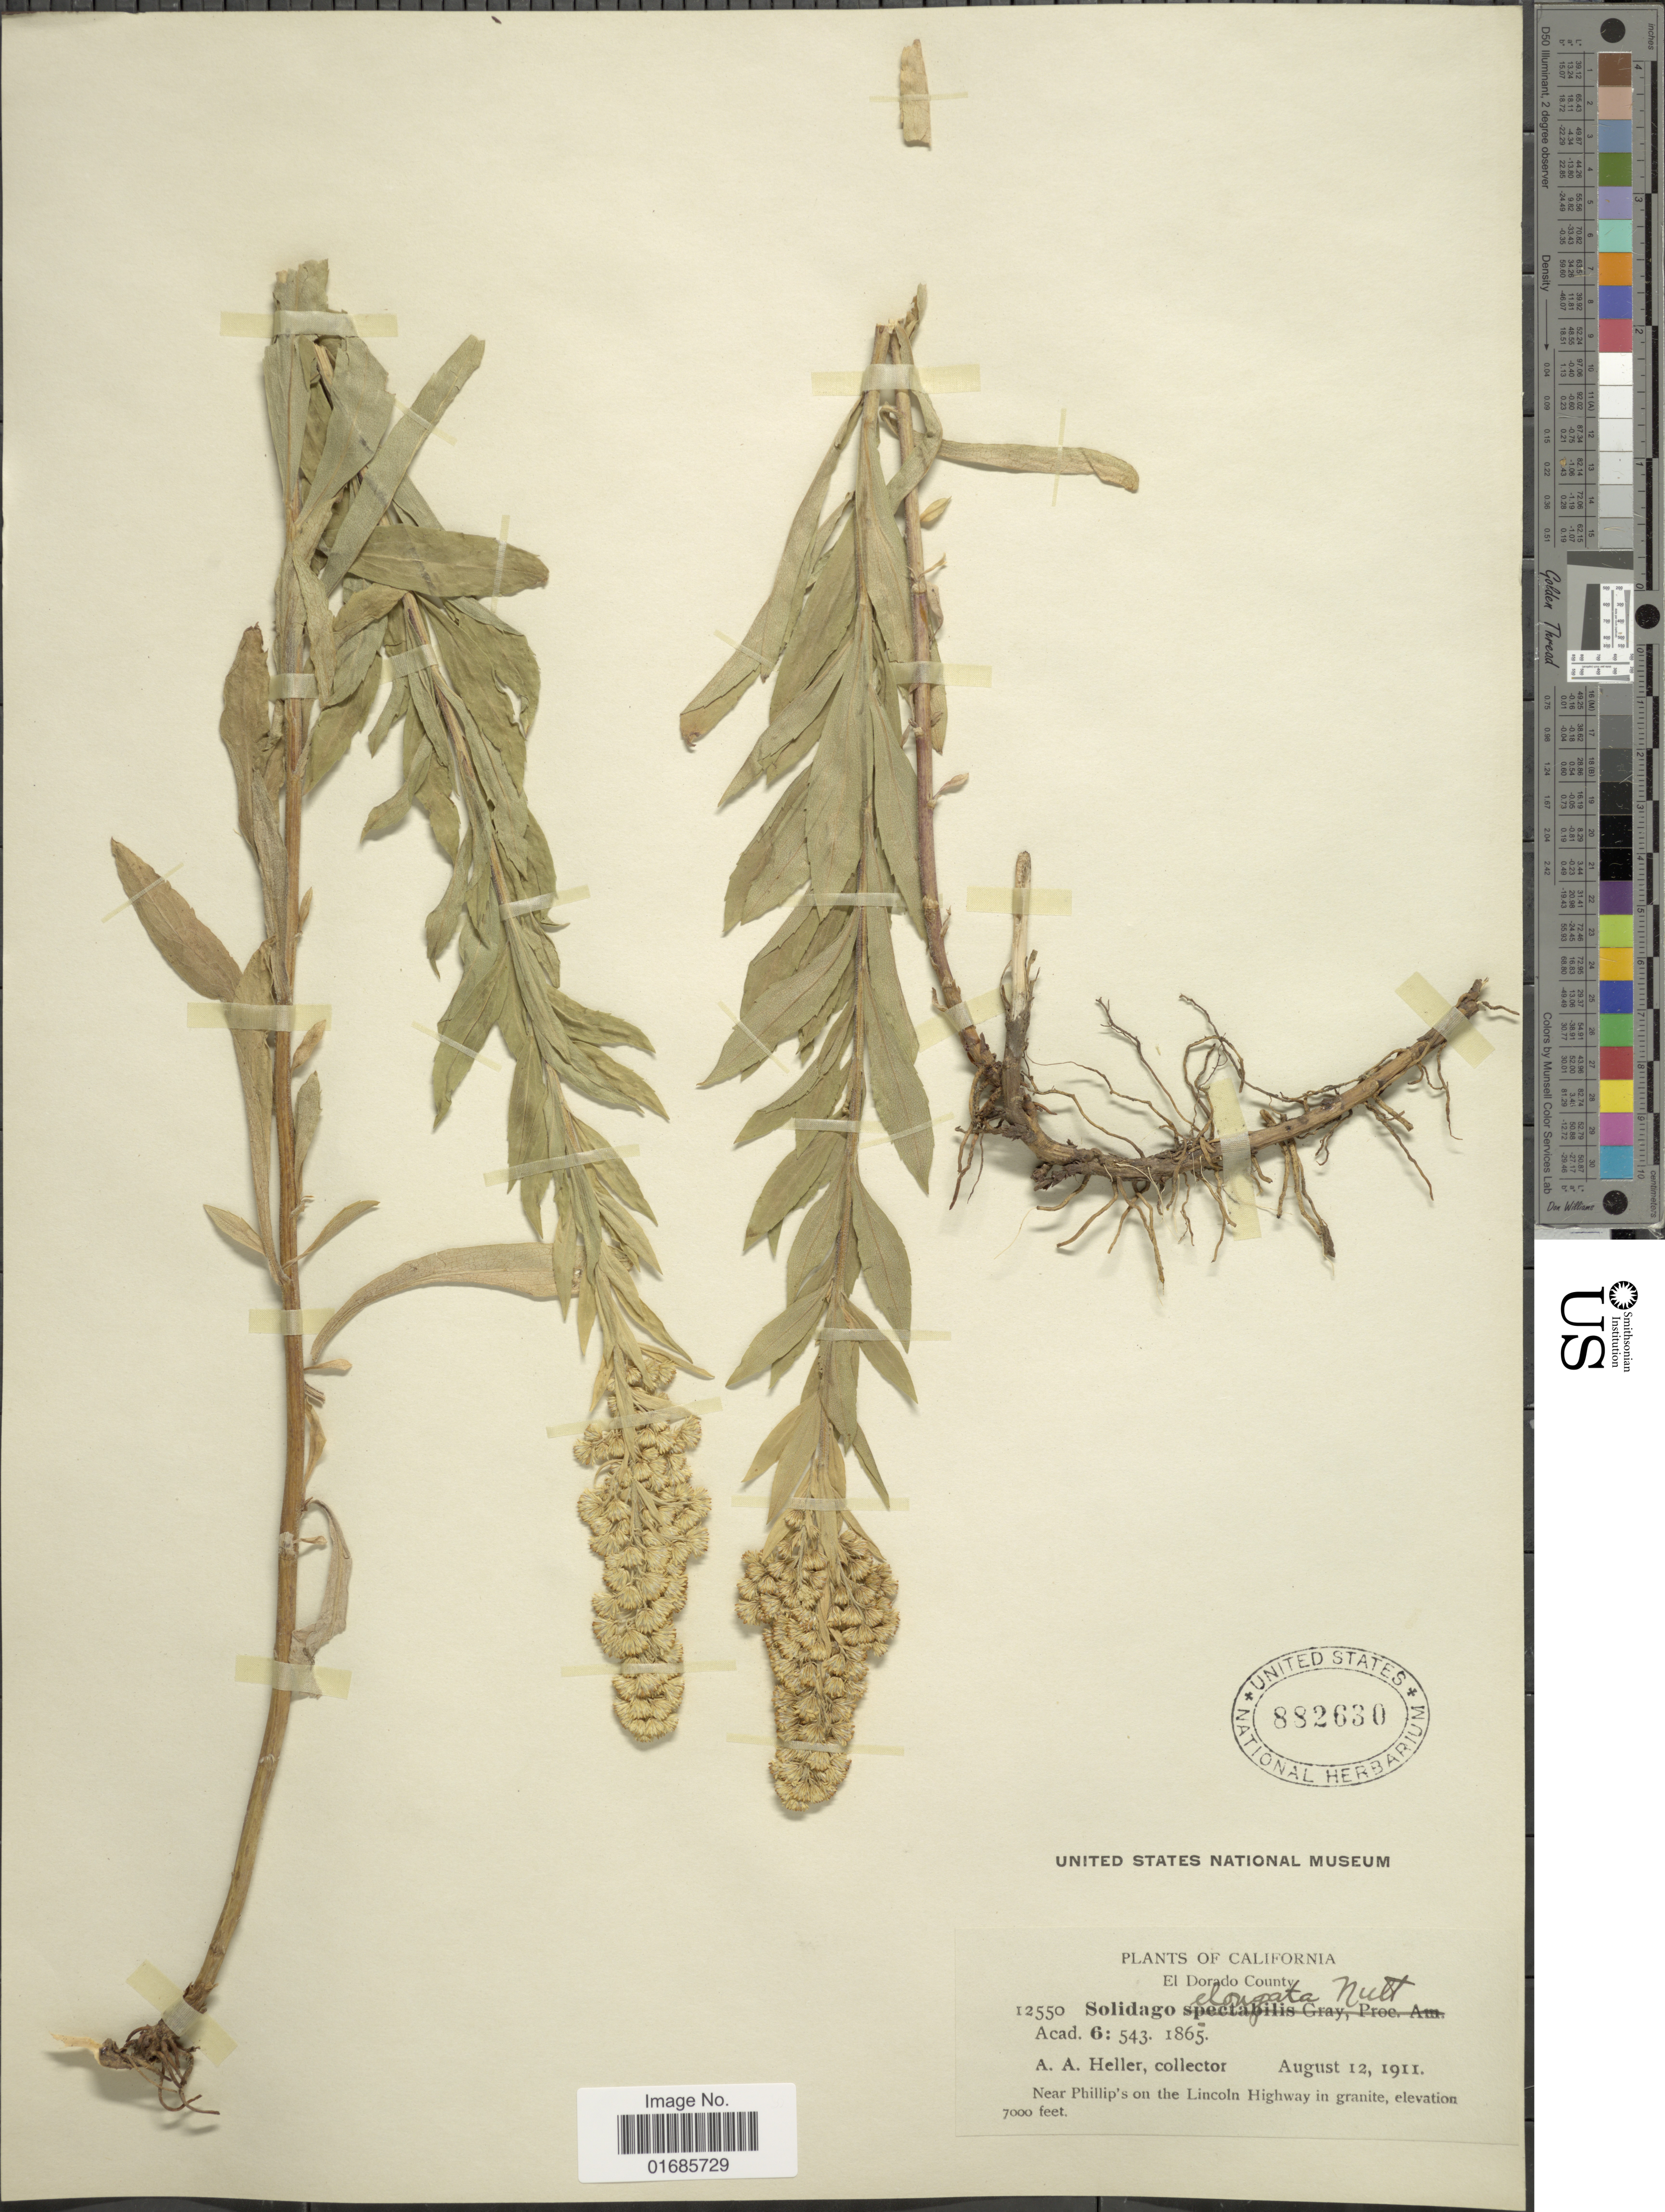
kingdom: Plantae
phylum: Tracheophyta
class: Magnoliopsida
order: Asterales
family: Asteraceae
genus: Solidago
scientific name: Solidago canadensis var. salebrosa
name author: (Piper) M.E. Jones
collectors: A. A. Heller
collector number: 12550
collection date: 1911-08-12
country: United States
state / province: California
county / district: El Dorado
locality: El Dorado County, near Phillip's on the Lincoln Highway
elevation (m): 2134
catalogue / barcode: US 882630